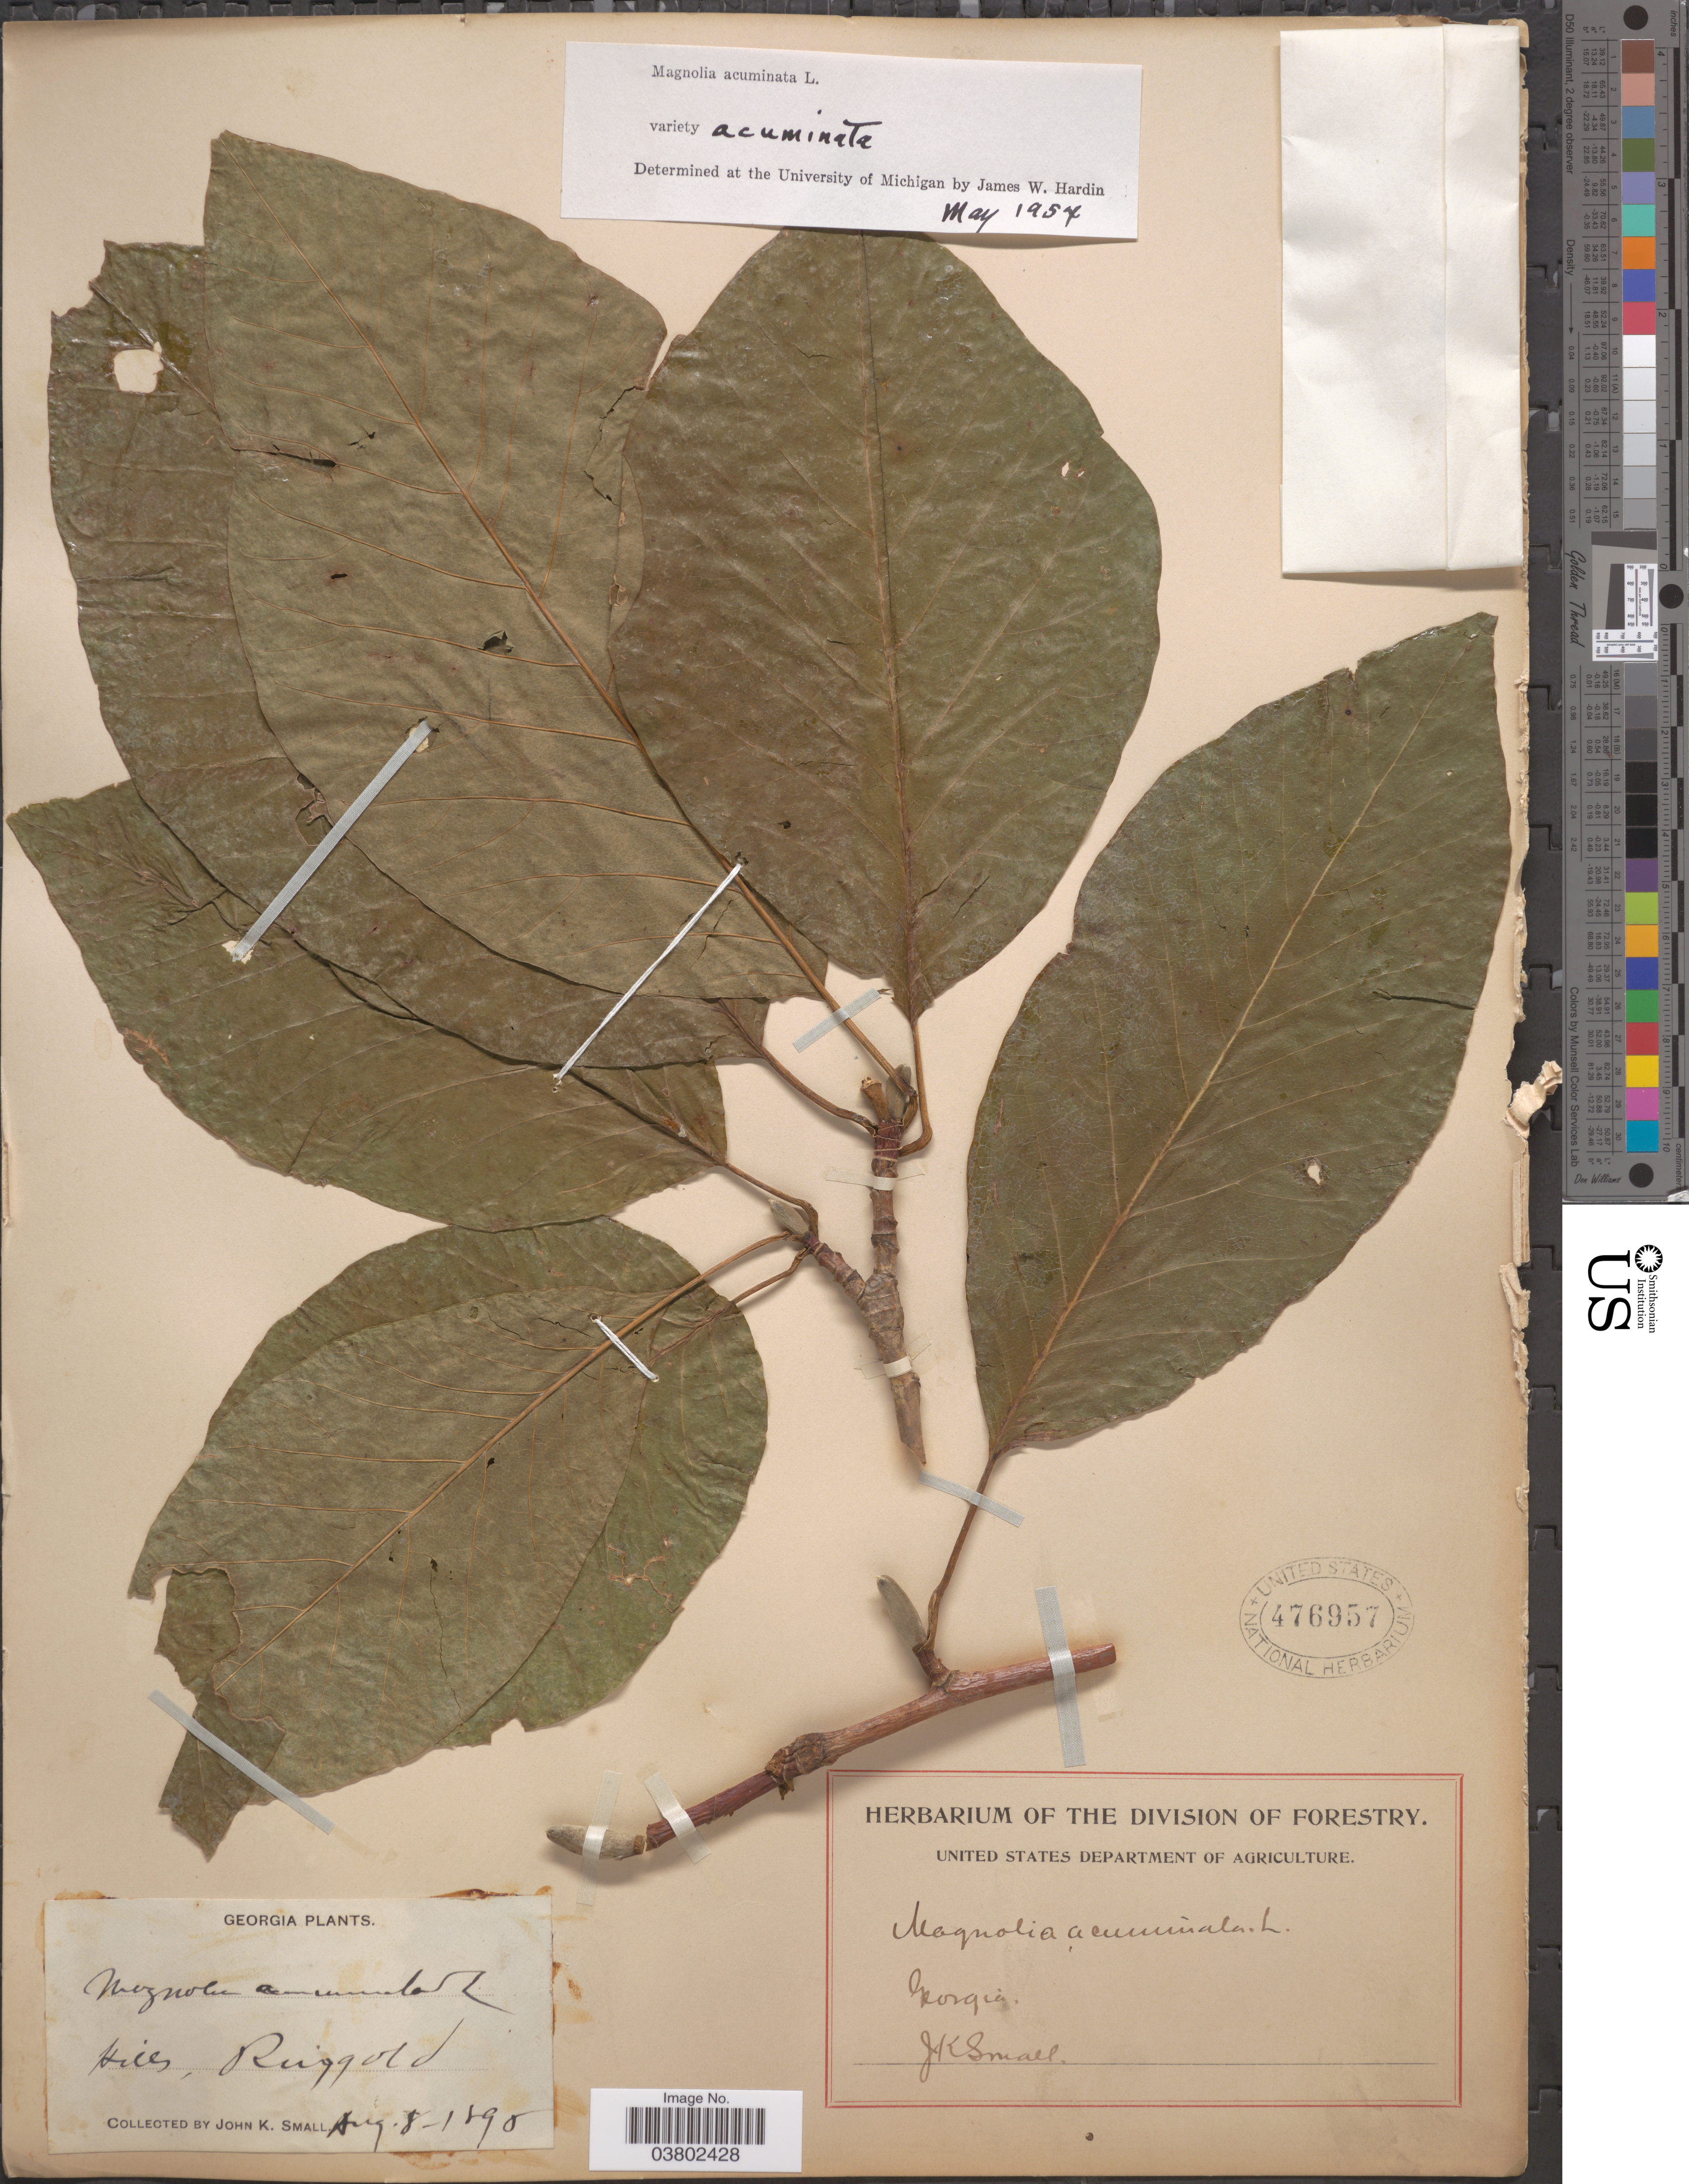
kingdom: Plantae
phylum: Tracheophyta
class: Magnoliopsida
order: Magnoliales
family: Magnoliaceae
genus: Magnolia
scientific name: Magnolia acuminata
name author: (L.) L.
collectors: J. K. Small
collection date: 1895-08-08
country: United States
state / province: Georgia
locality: Ringgold.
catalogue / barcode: US 476957